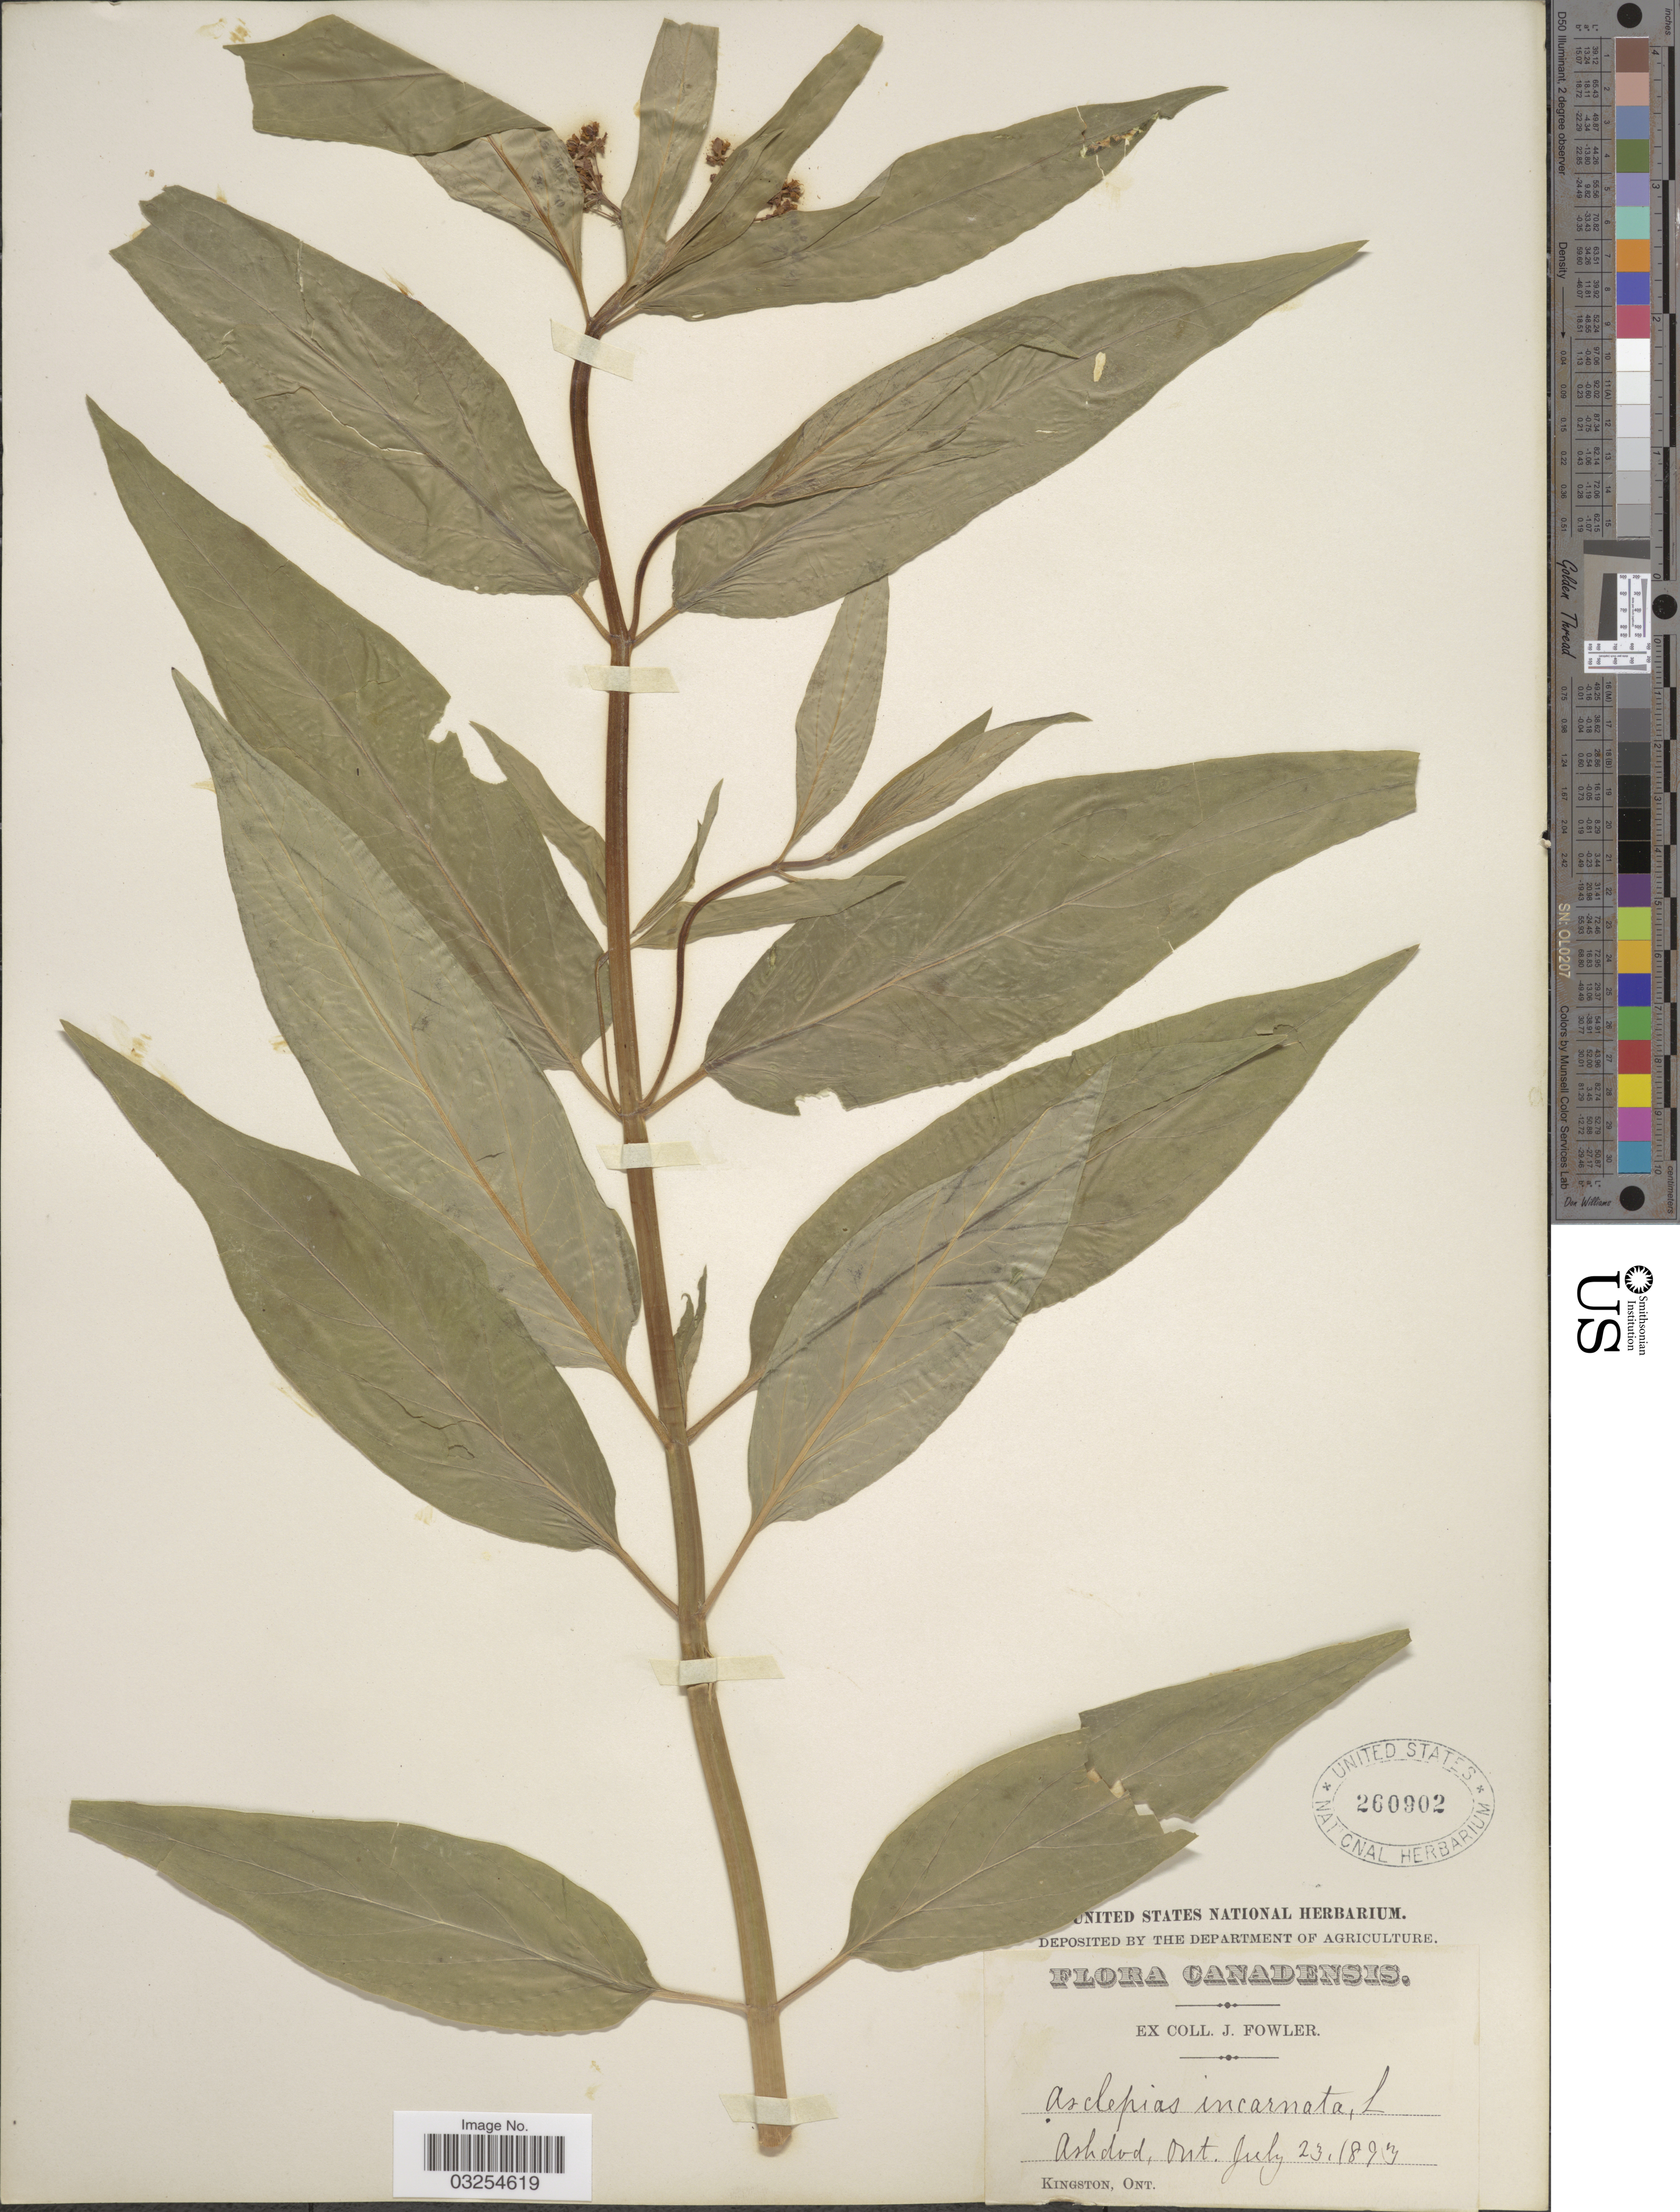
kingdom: Plantae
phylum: Tracheophyta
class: Magnoliopsida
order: Gentianales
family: Apocynaceae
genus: Asclepias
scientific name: Asclepias incarnata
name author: L.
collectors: J. Fowler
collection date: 1893-07-23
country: Canada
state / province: Ontario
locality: Ashdod.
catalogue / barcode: US 260902